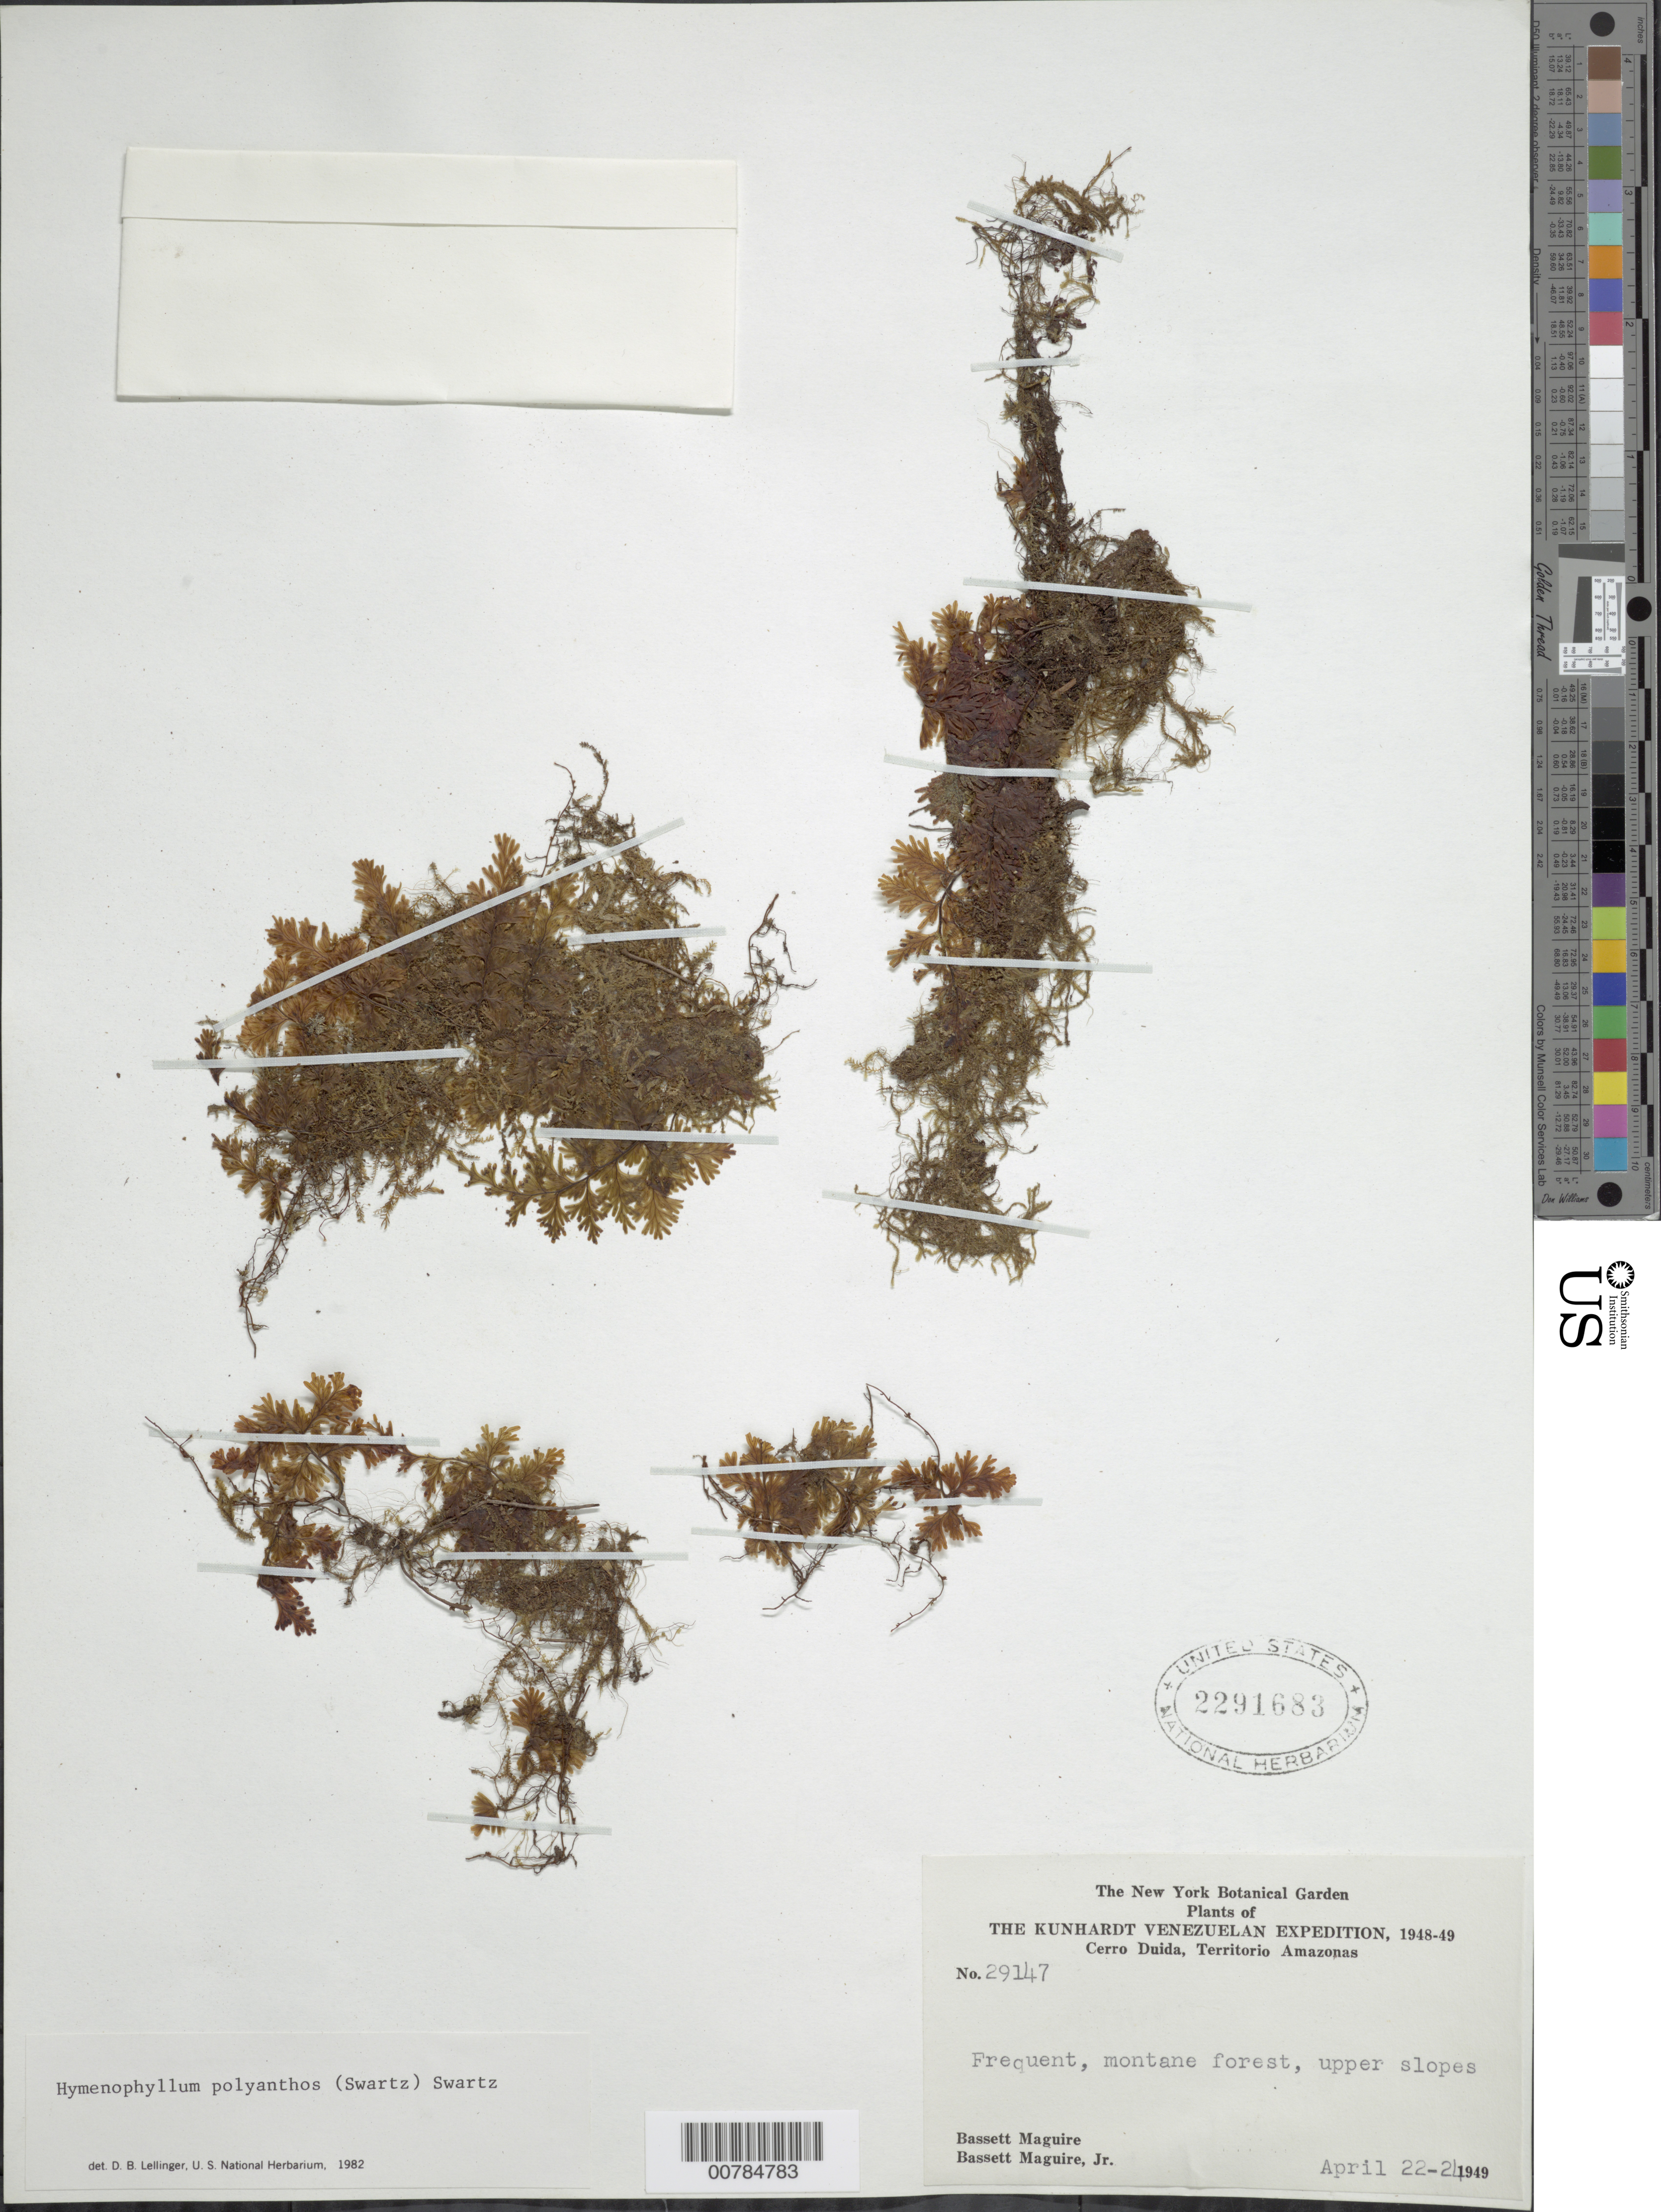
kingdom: Plantae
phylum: Tracheophyta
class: Polypodiopsida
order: Hymenophyllales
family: Hymenophyllaceae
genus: Hymenophyllum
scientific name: Hymenophyllum polyanthos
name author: (Sw.) Sw.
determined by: Lellinger, David B., (BOT), Smithsonian Institution - National Museum of Natural History (UNITED STATES)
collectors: B. Maguire & B. Maguire Jr.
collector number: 29147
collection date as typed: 22-Apr-49 to 24-Apr-49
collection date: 1949-04-22/1949-04-24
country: Venezuela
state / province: Amazonas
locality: Cerro Duida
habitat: Montane forest, upper slopes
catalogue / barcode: US 2291683